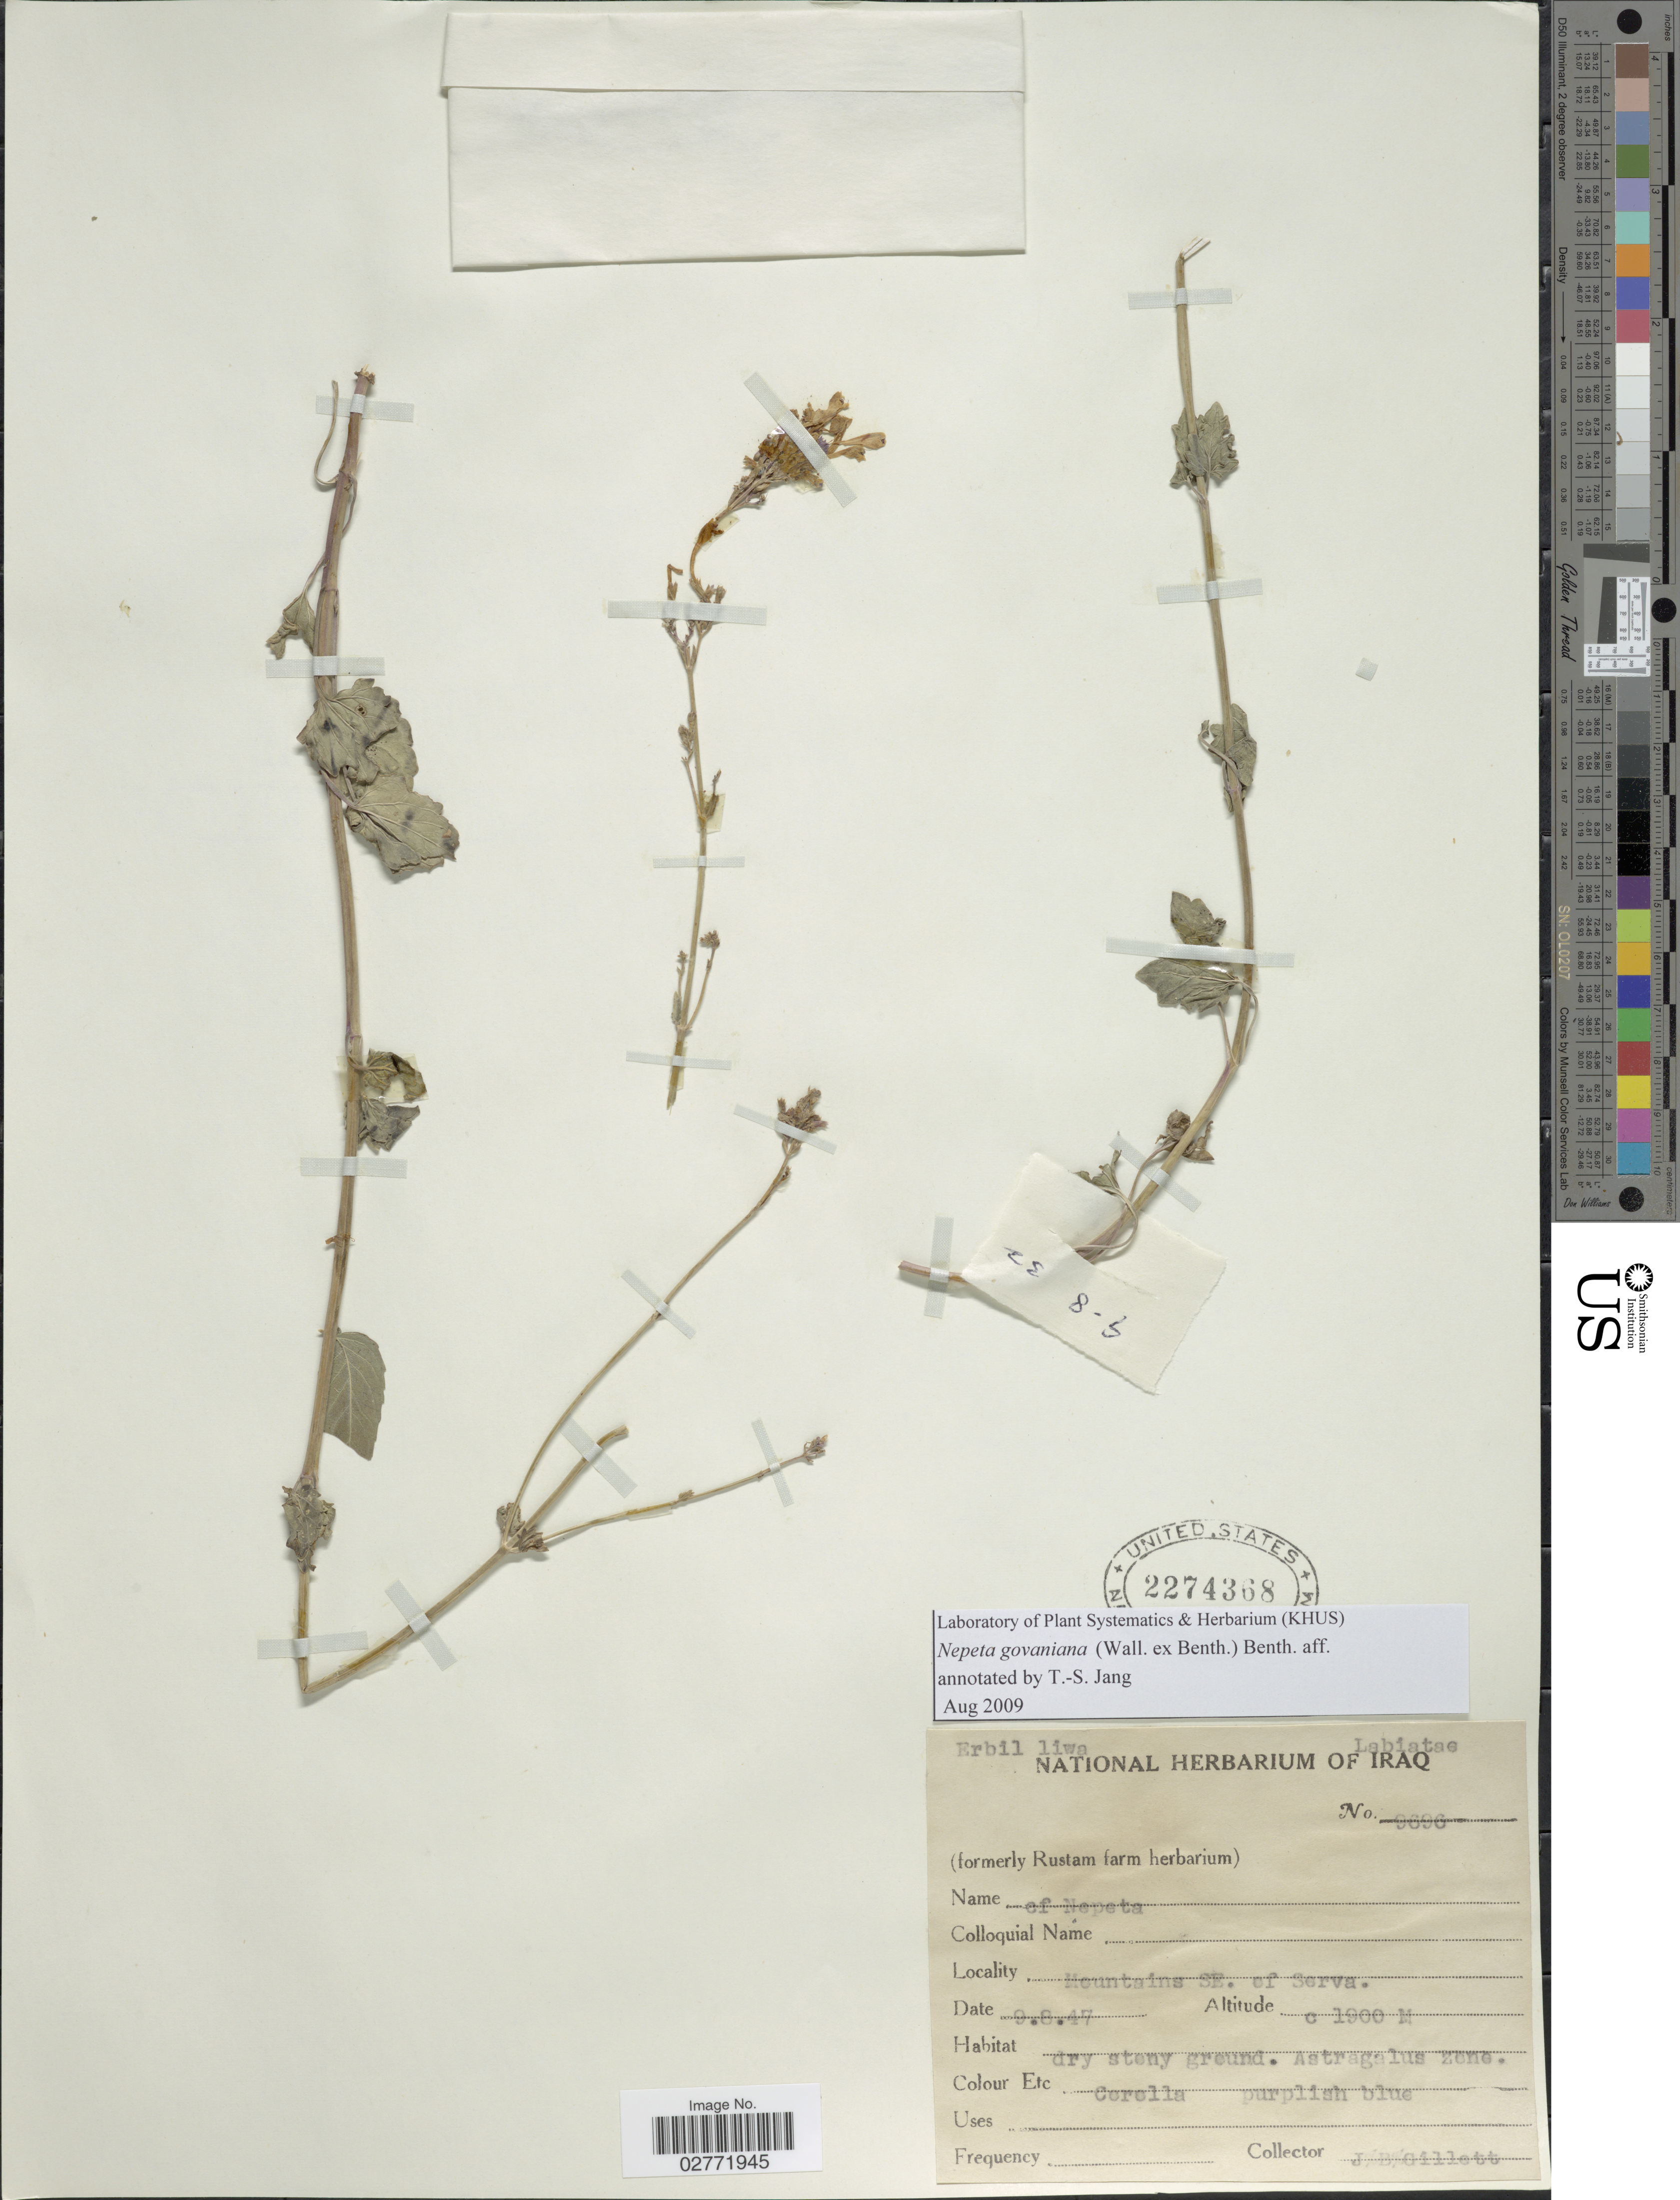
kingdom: Plantae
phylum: Tracheophyta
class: Magnoliopsida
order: Lamiales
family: Lamiaceae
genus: Nepeta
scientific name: Nepeta govaniana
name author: (Wall. ex Benth.) Benth.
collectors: J. B. Gillett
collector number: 9696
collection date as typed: Transcribed d/m/y: 9/8/47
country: Iraq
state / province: Arbīl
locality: Erbil liwa, Mountains SE. of Serva.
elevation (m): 1900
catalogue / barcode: US 2274368